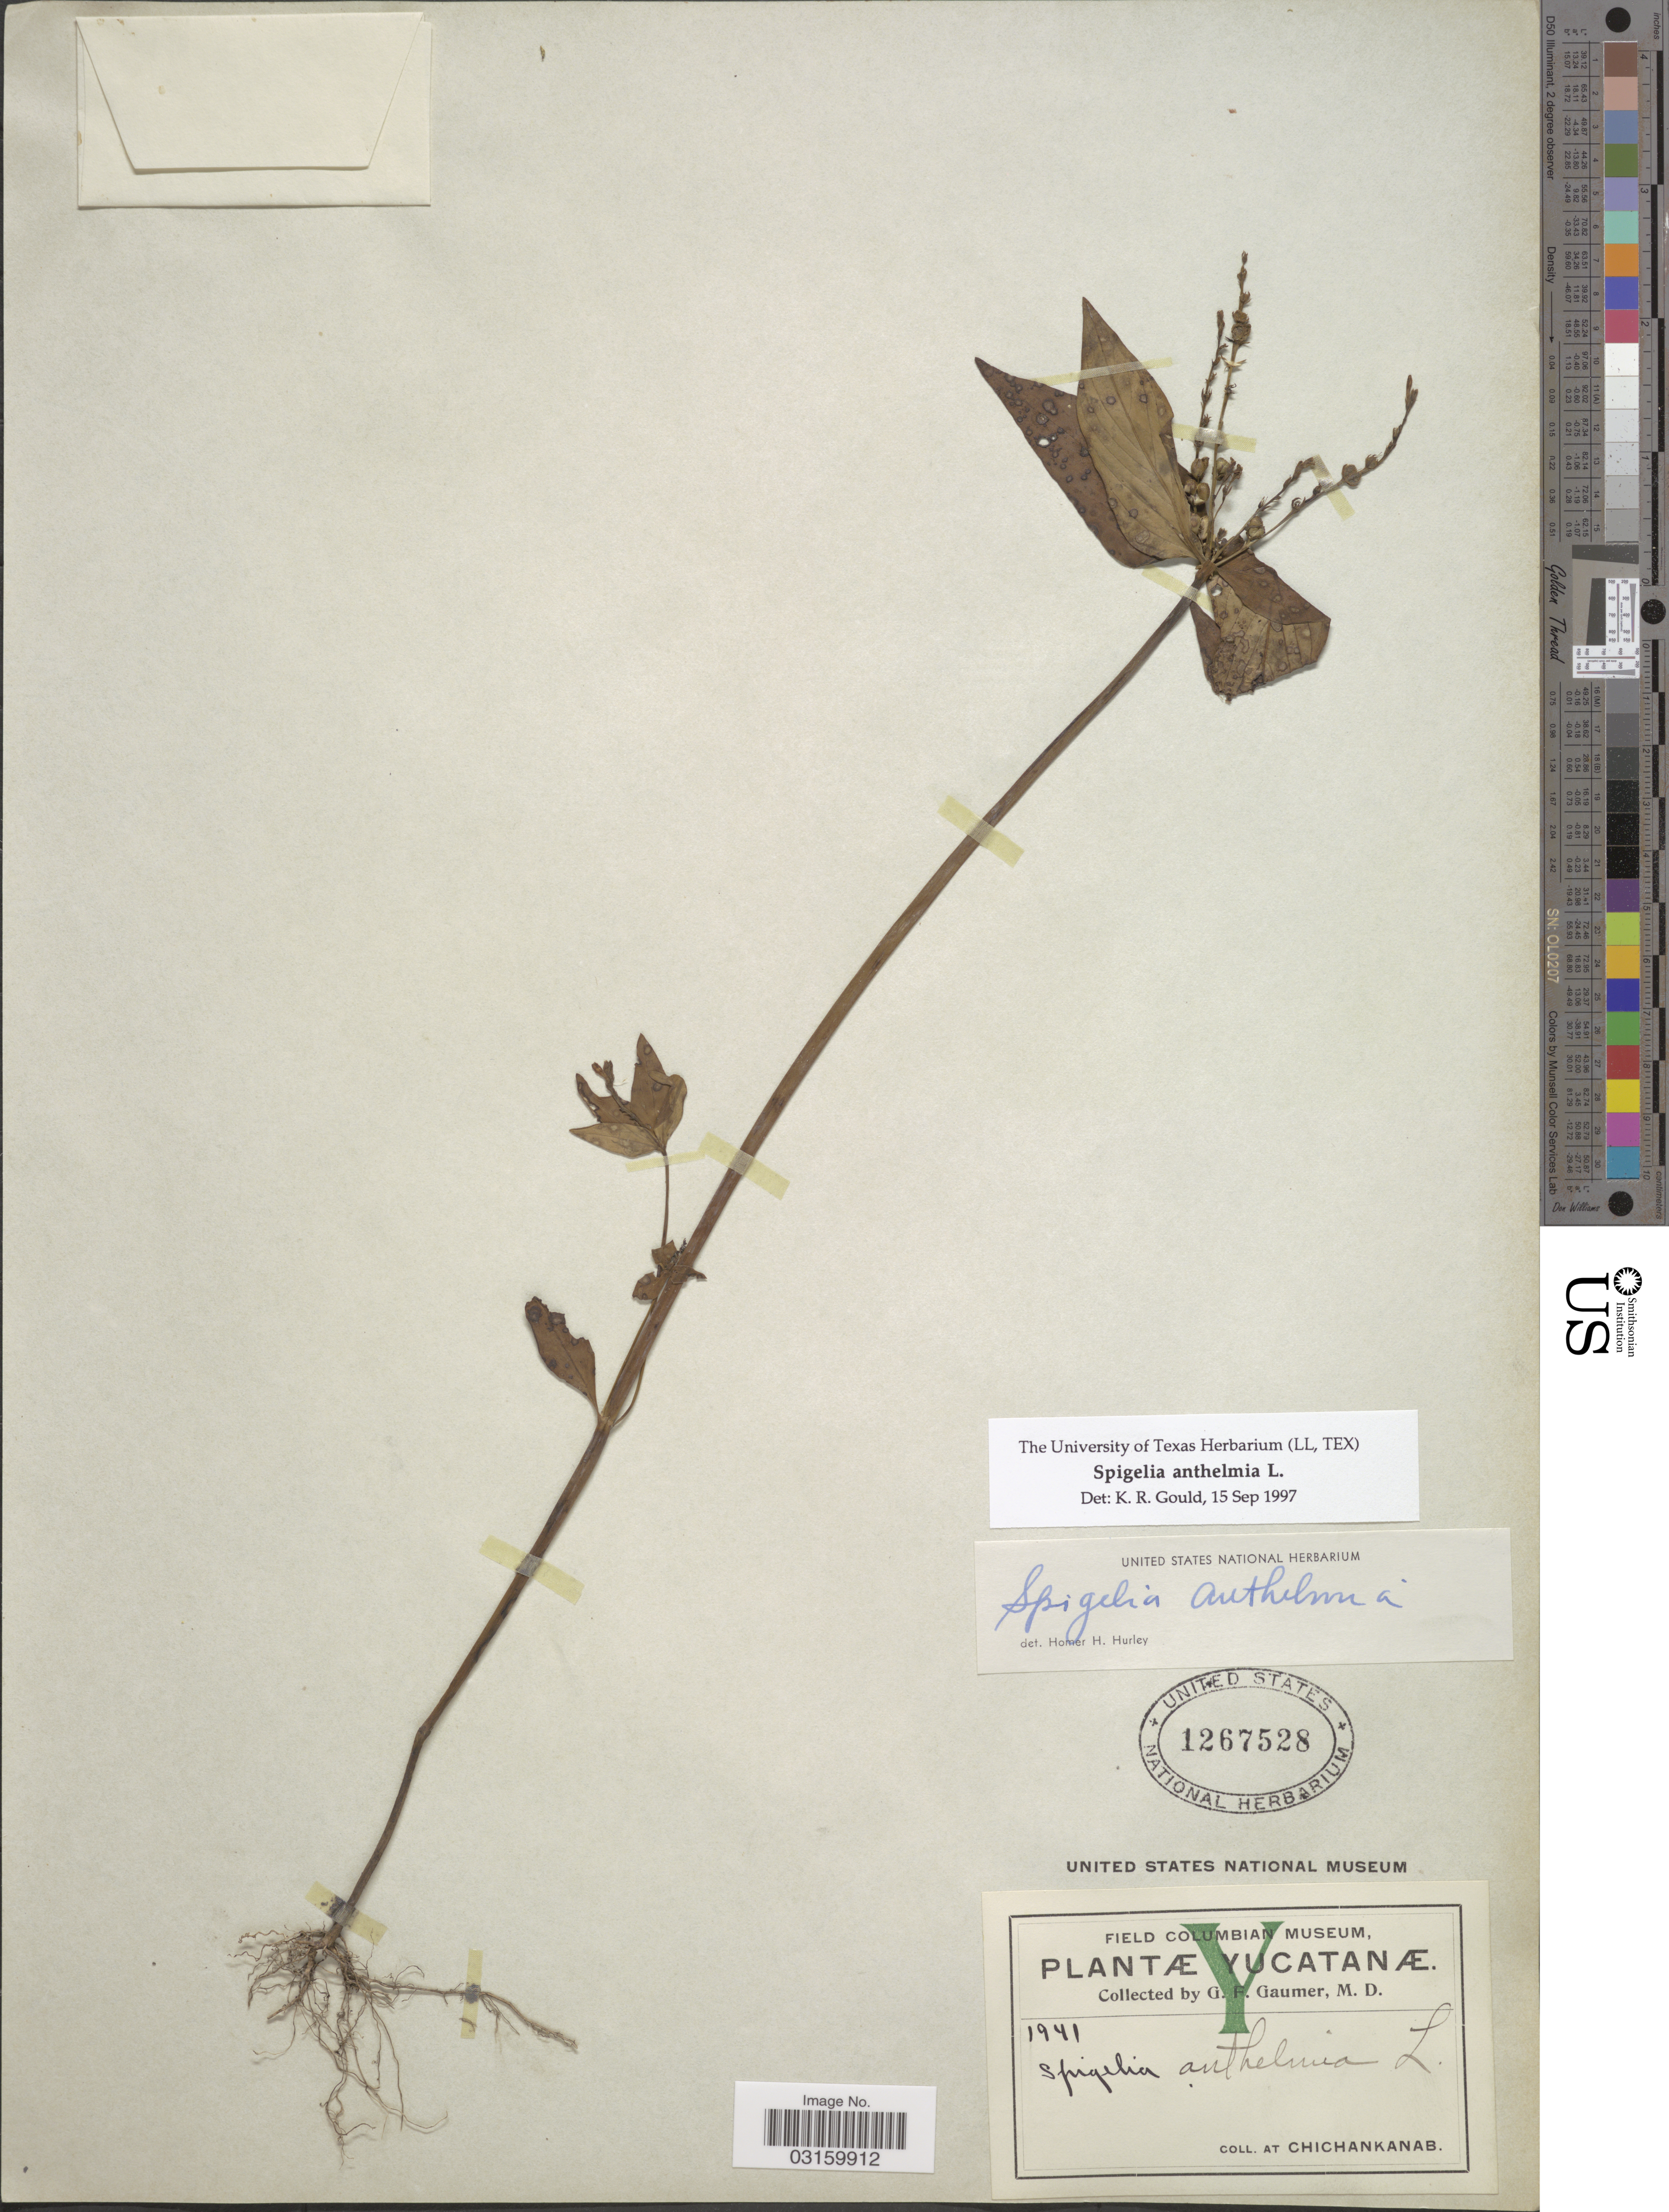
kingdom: Plantae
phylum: Tracheophyta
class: Magnoliopsida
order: Gentianales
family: Loganiaceae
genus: Spigelia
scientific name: Spigelia anthelmia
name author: L.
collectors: G. F. Gaumer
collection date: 1941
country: Mexico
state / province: Yucatán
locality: At Chichankanab.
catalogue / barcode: US 1267528